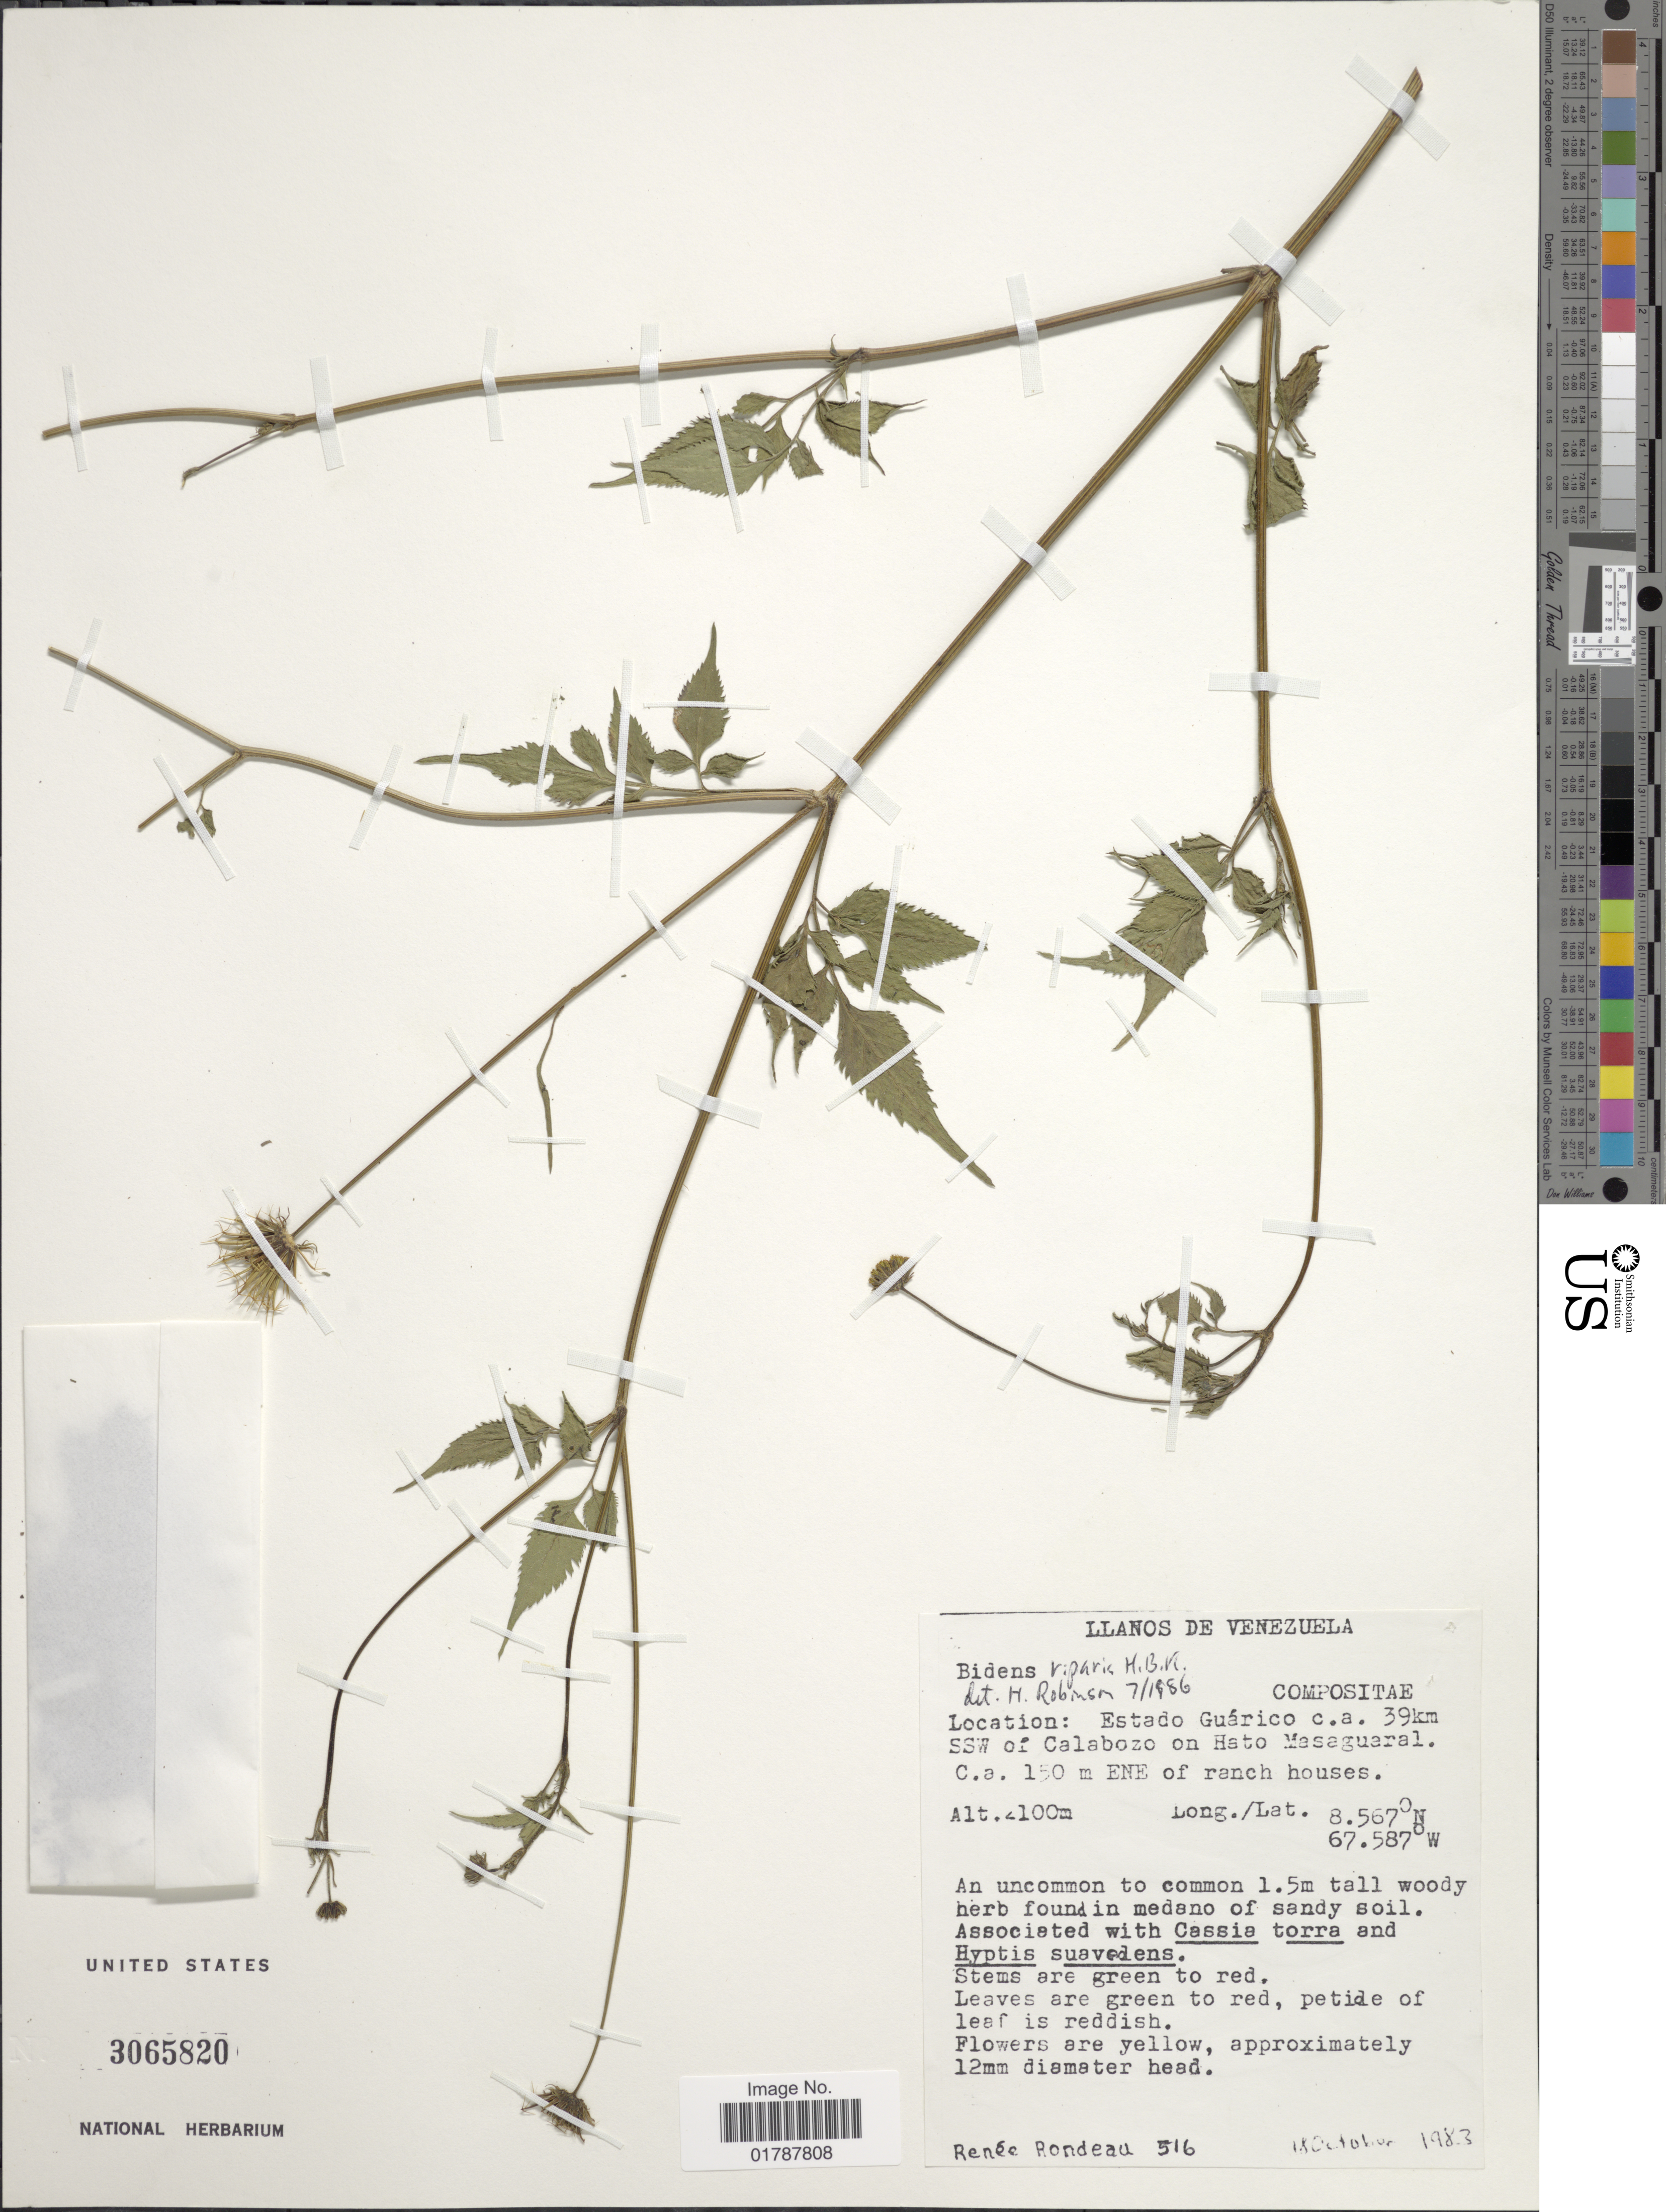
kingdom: Plantae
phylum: Tracheophyta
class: Magnoliopsida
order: Asterales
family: Asteraceae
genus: Bidens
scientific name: Bidens riparia var. refracta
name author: (Brandegee) O.E. Schulz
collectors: R. Rondeau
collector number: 516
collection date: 1983-10-18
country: Venezuela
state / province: Guárico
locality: Llanos de Venezuela, Estado Guarico, 39 km SSW of Calabozo on Hato Masaguaral, 150 m ENE of ranch houses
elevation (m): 100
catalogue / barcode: US 3065820